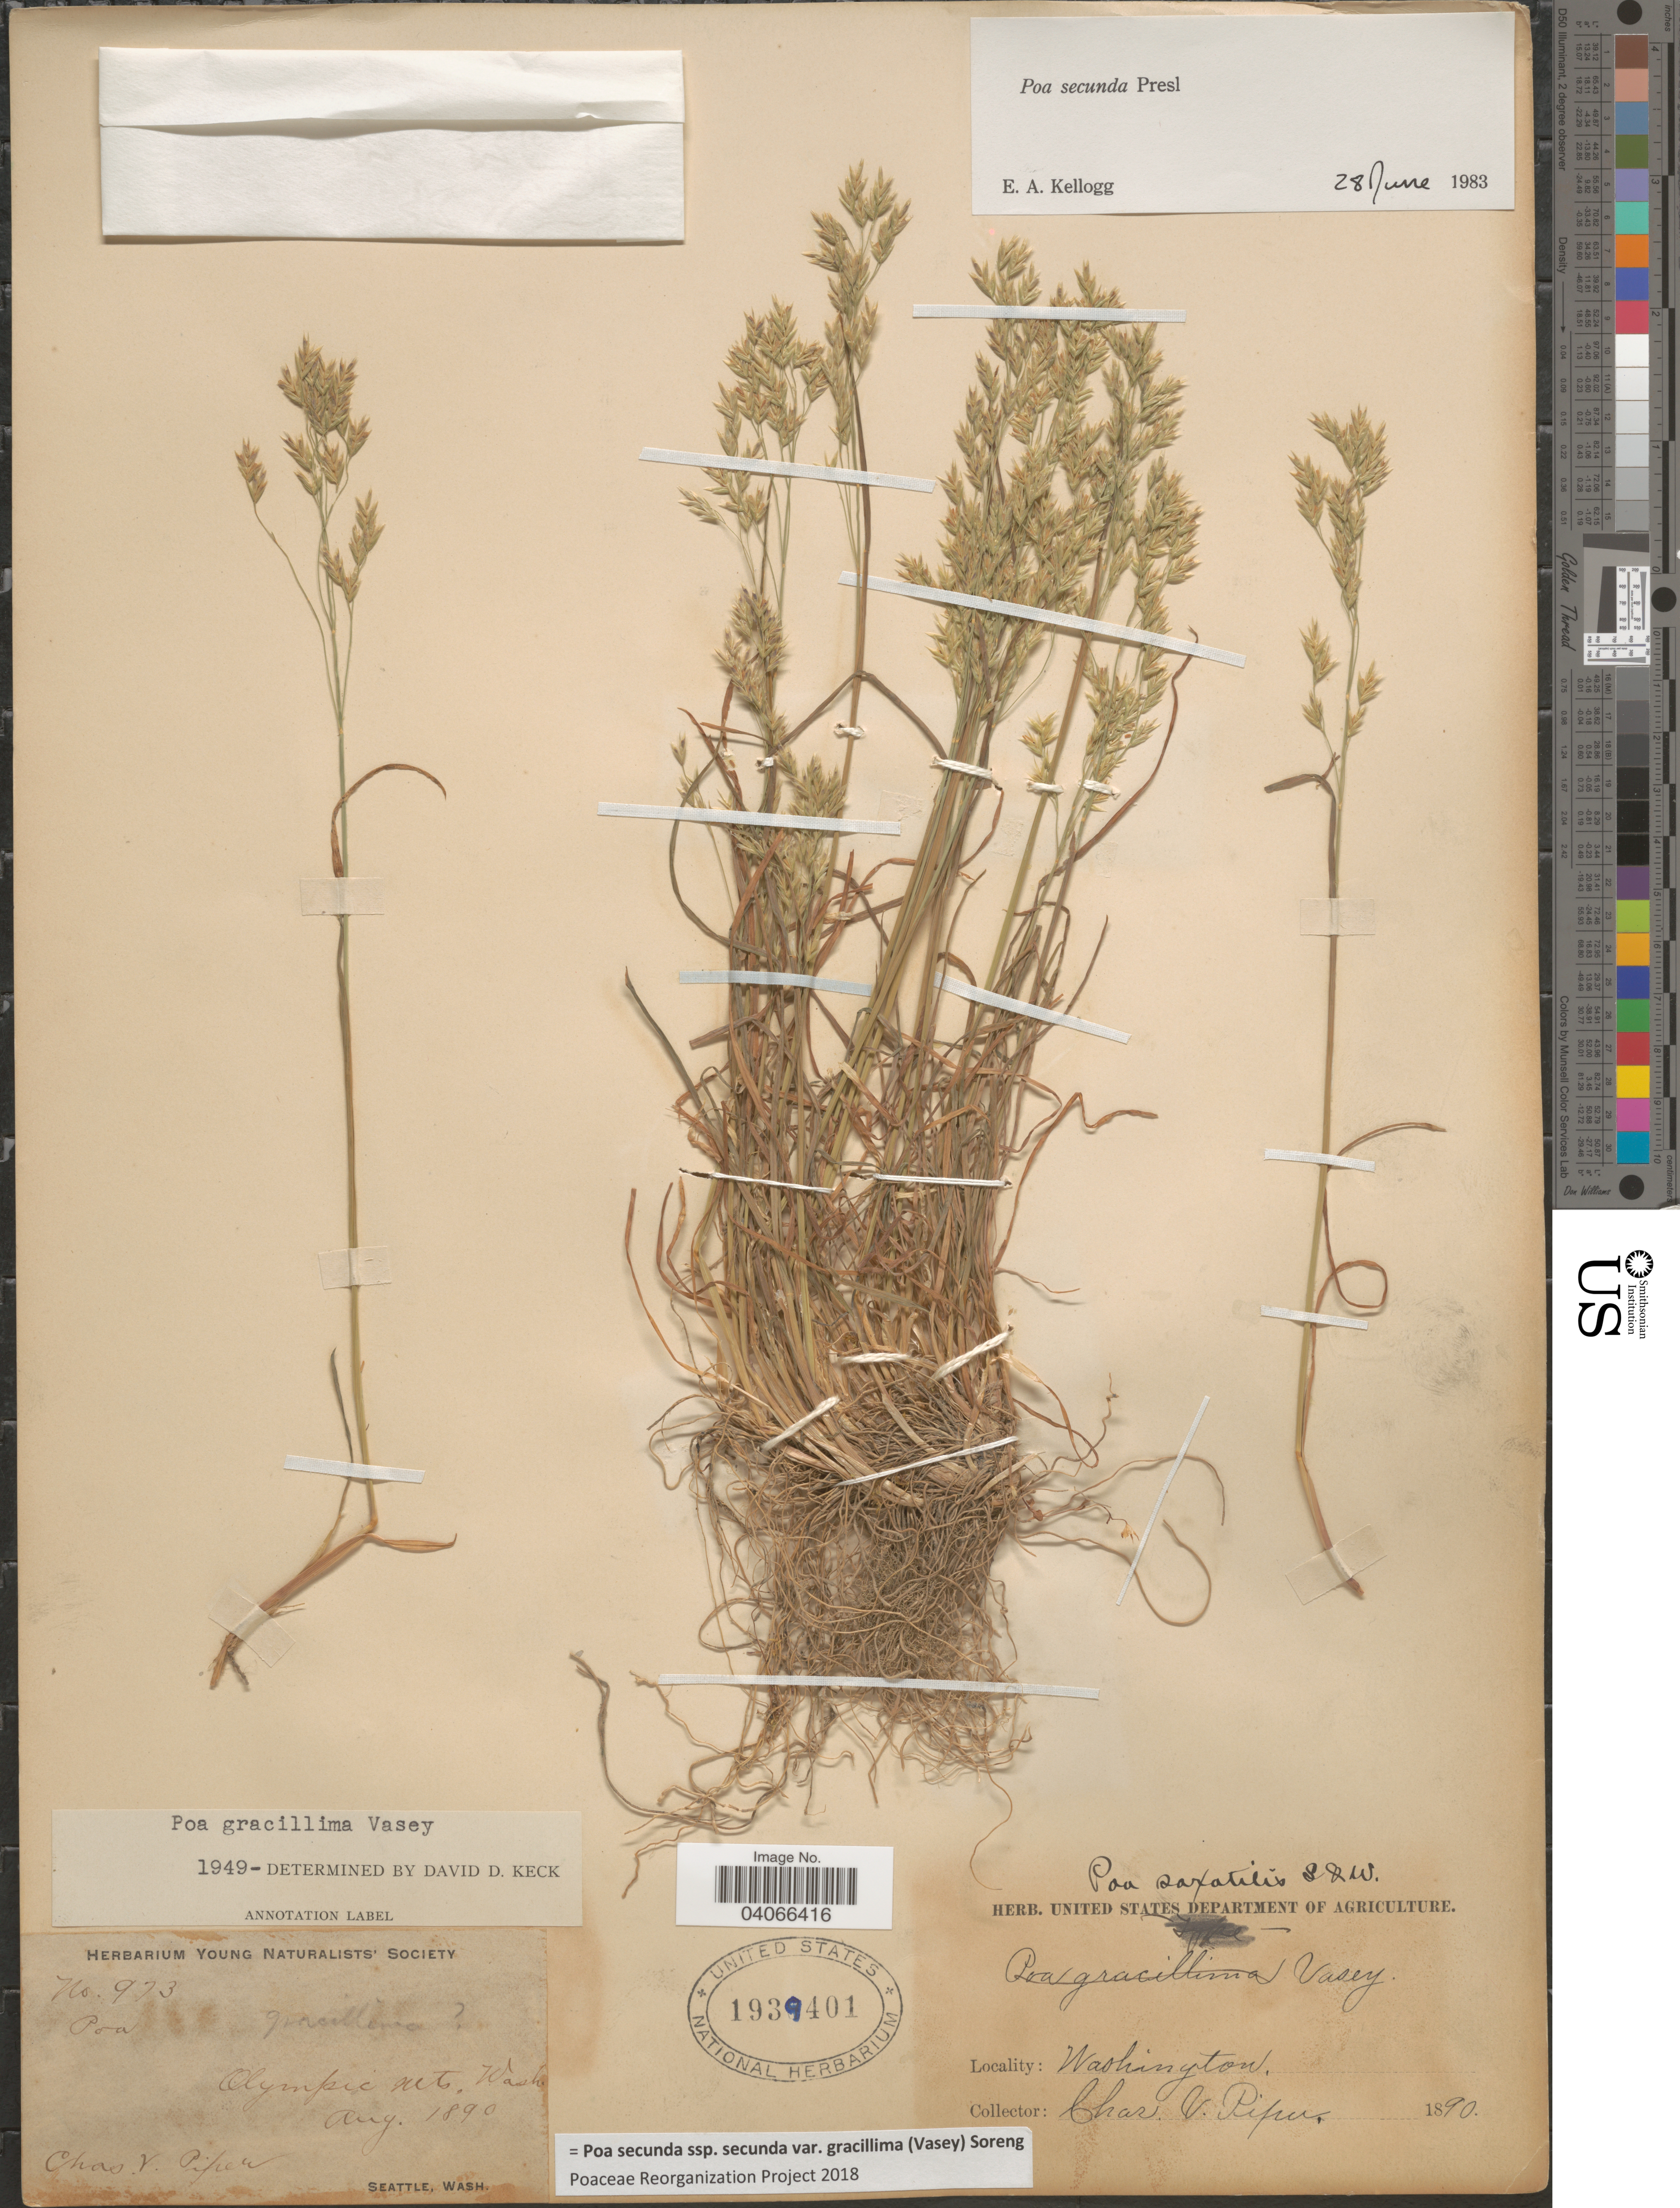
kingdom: Plantae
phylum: Tracheophyta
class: Liliopsida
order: Poales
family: Poaceae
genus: Poa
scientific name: Poa secunda subsp. secunda var. gracillima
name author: (Vasey) Soreng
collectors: C. V. Piper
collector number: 973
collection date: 1890-08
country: United States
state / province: Washington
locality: Olympic Mts.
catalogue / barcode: US 1939401